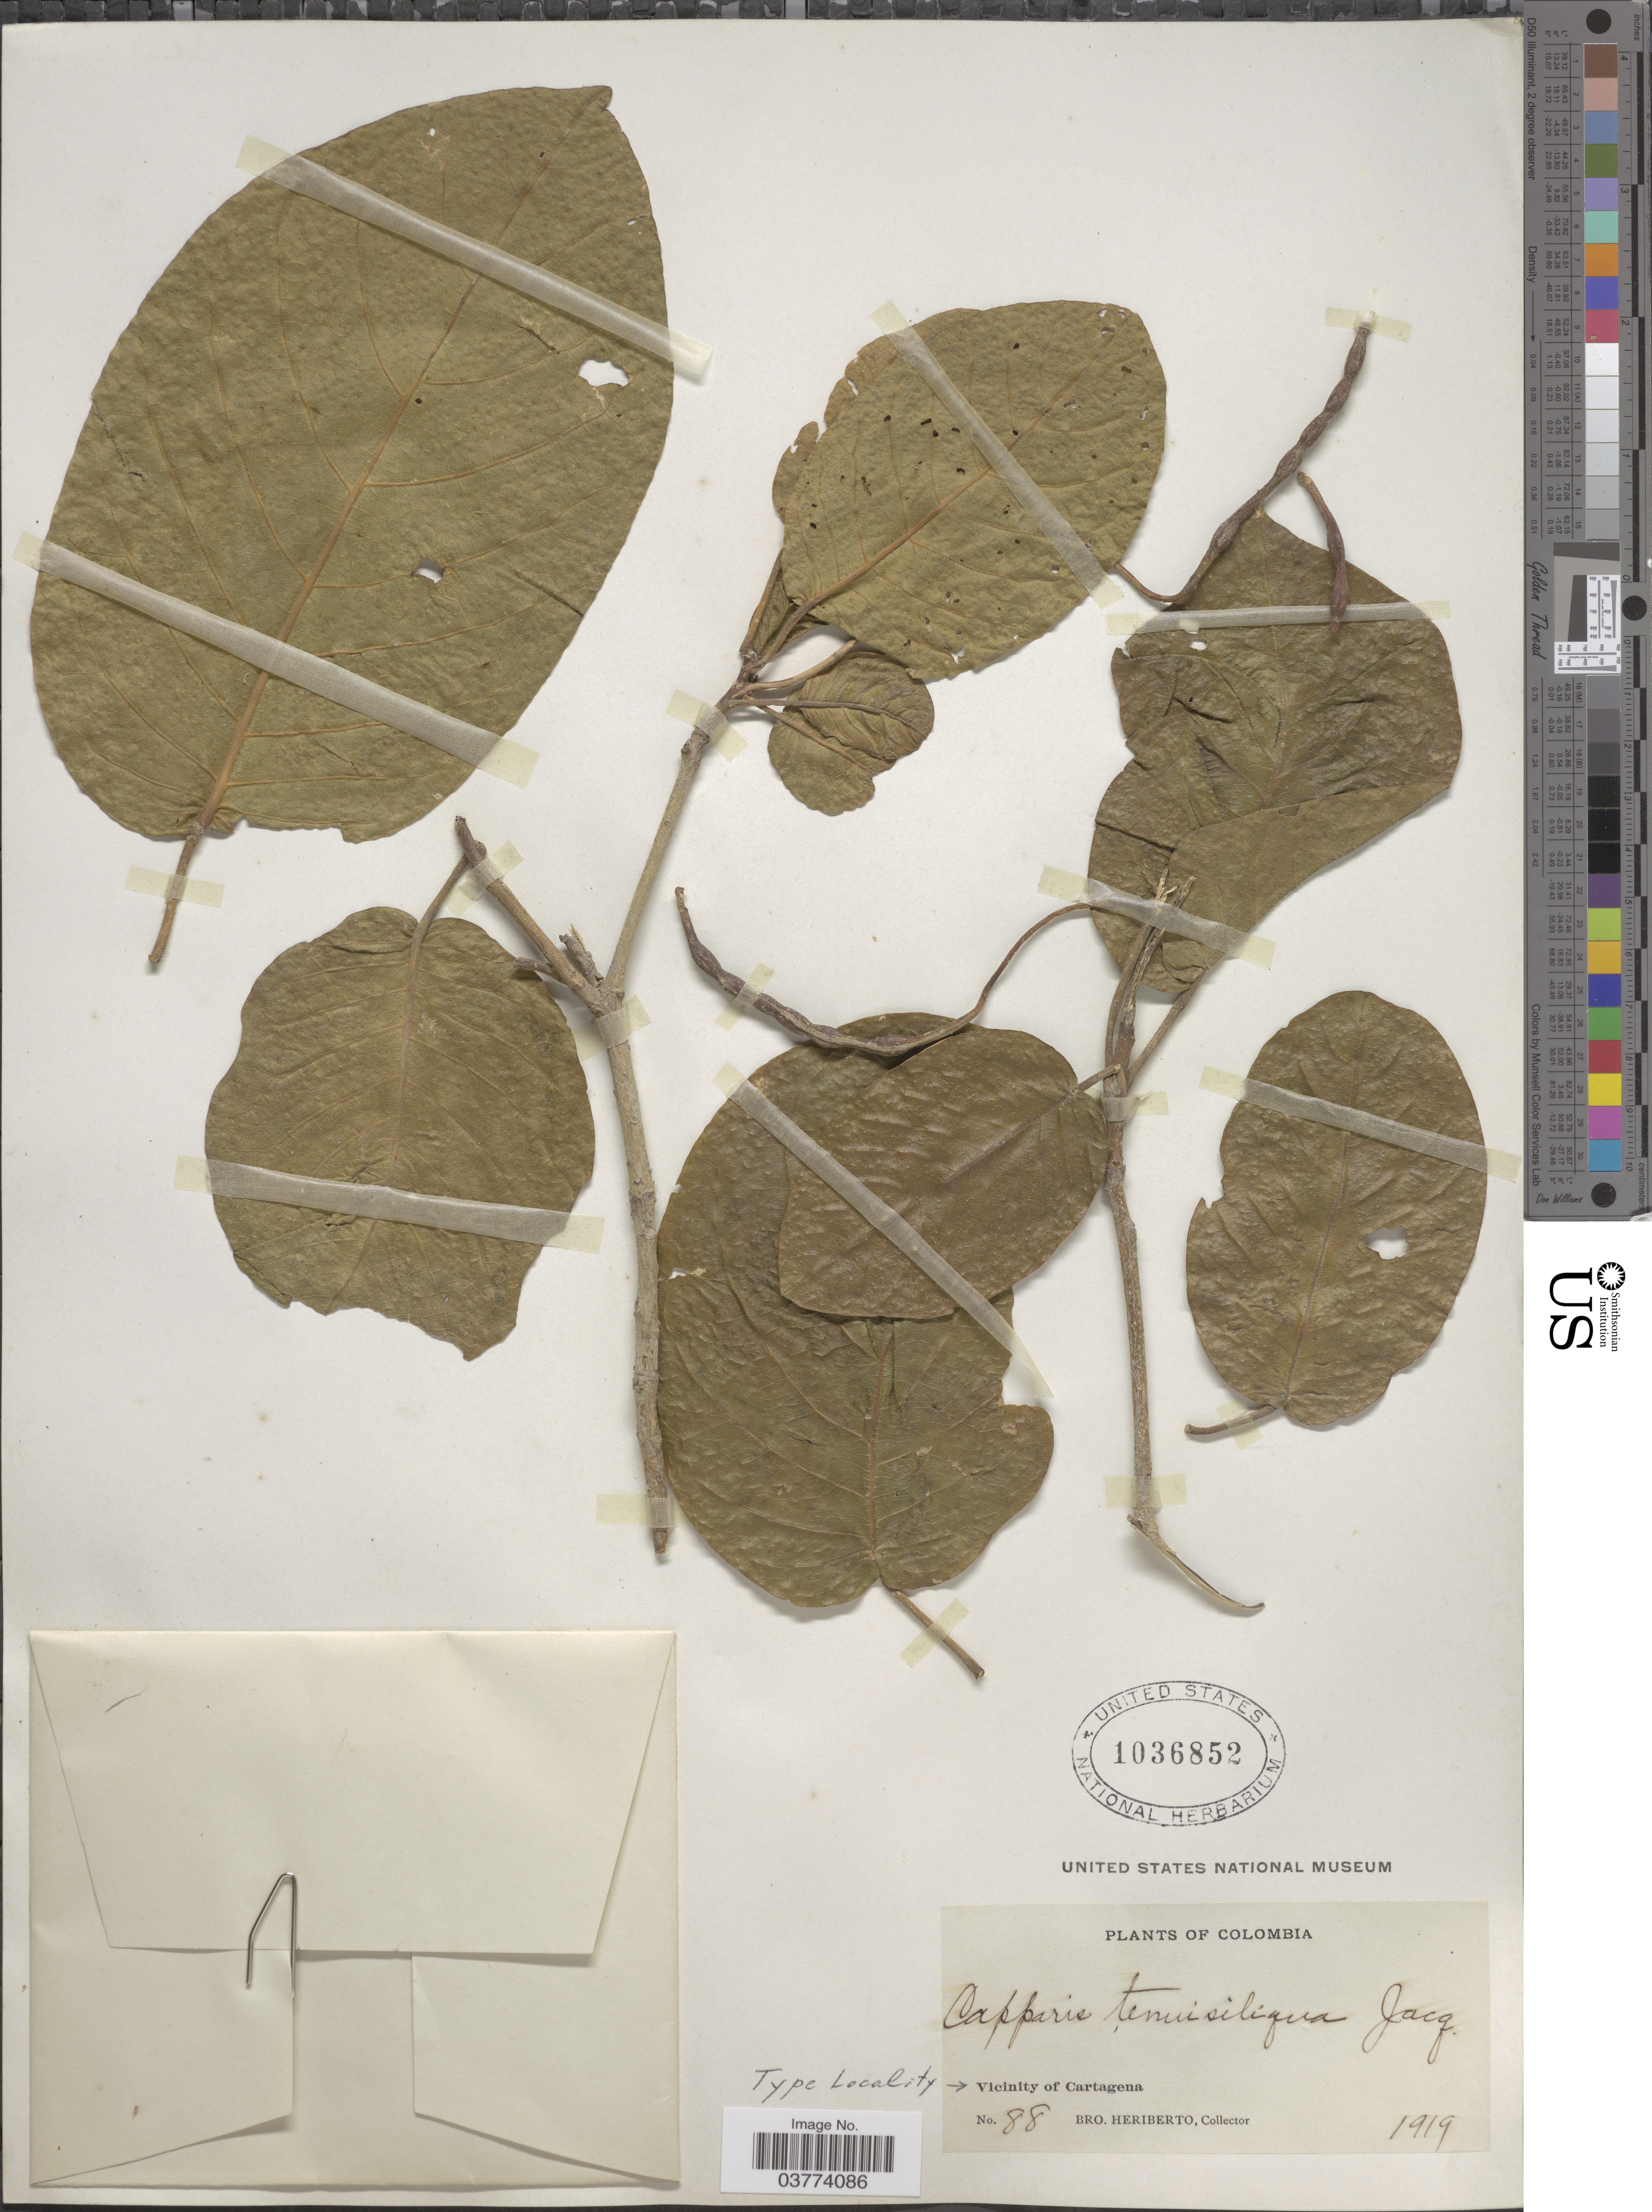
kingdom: Plantae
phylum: Tracheophyta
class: Magnoliopsida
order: Brassicales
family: Capparaceae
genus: Monilicarpa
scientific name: Monilicarpa tenuisiliqua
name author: (Jacq.) Cornejo & Iltis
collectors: B. Heriberto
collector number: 88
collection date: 1919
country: Colombia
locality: Vicinity of Cartagena.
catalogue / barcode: US 1036852